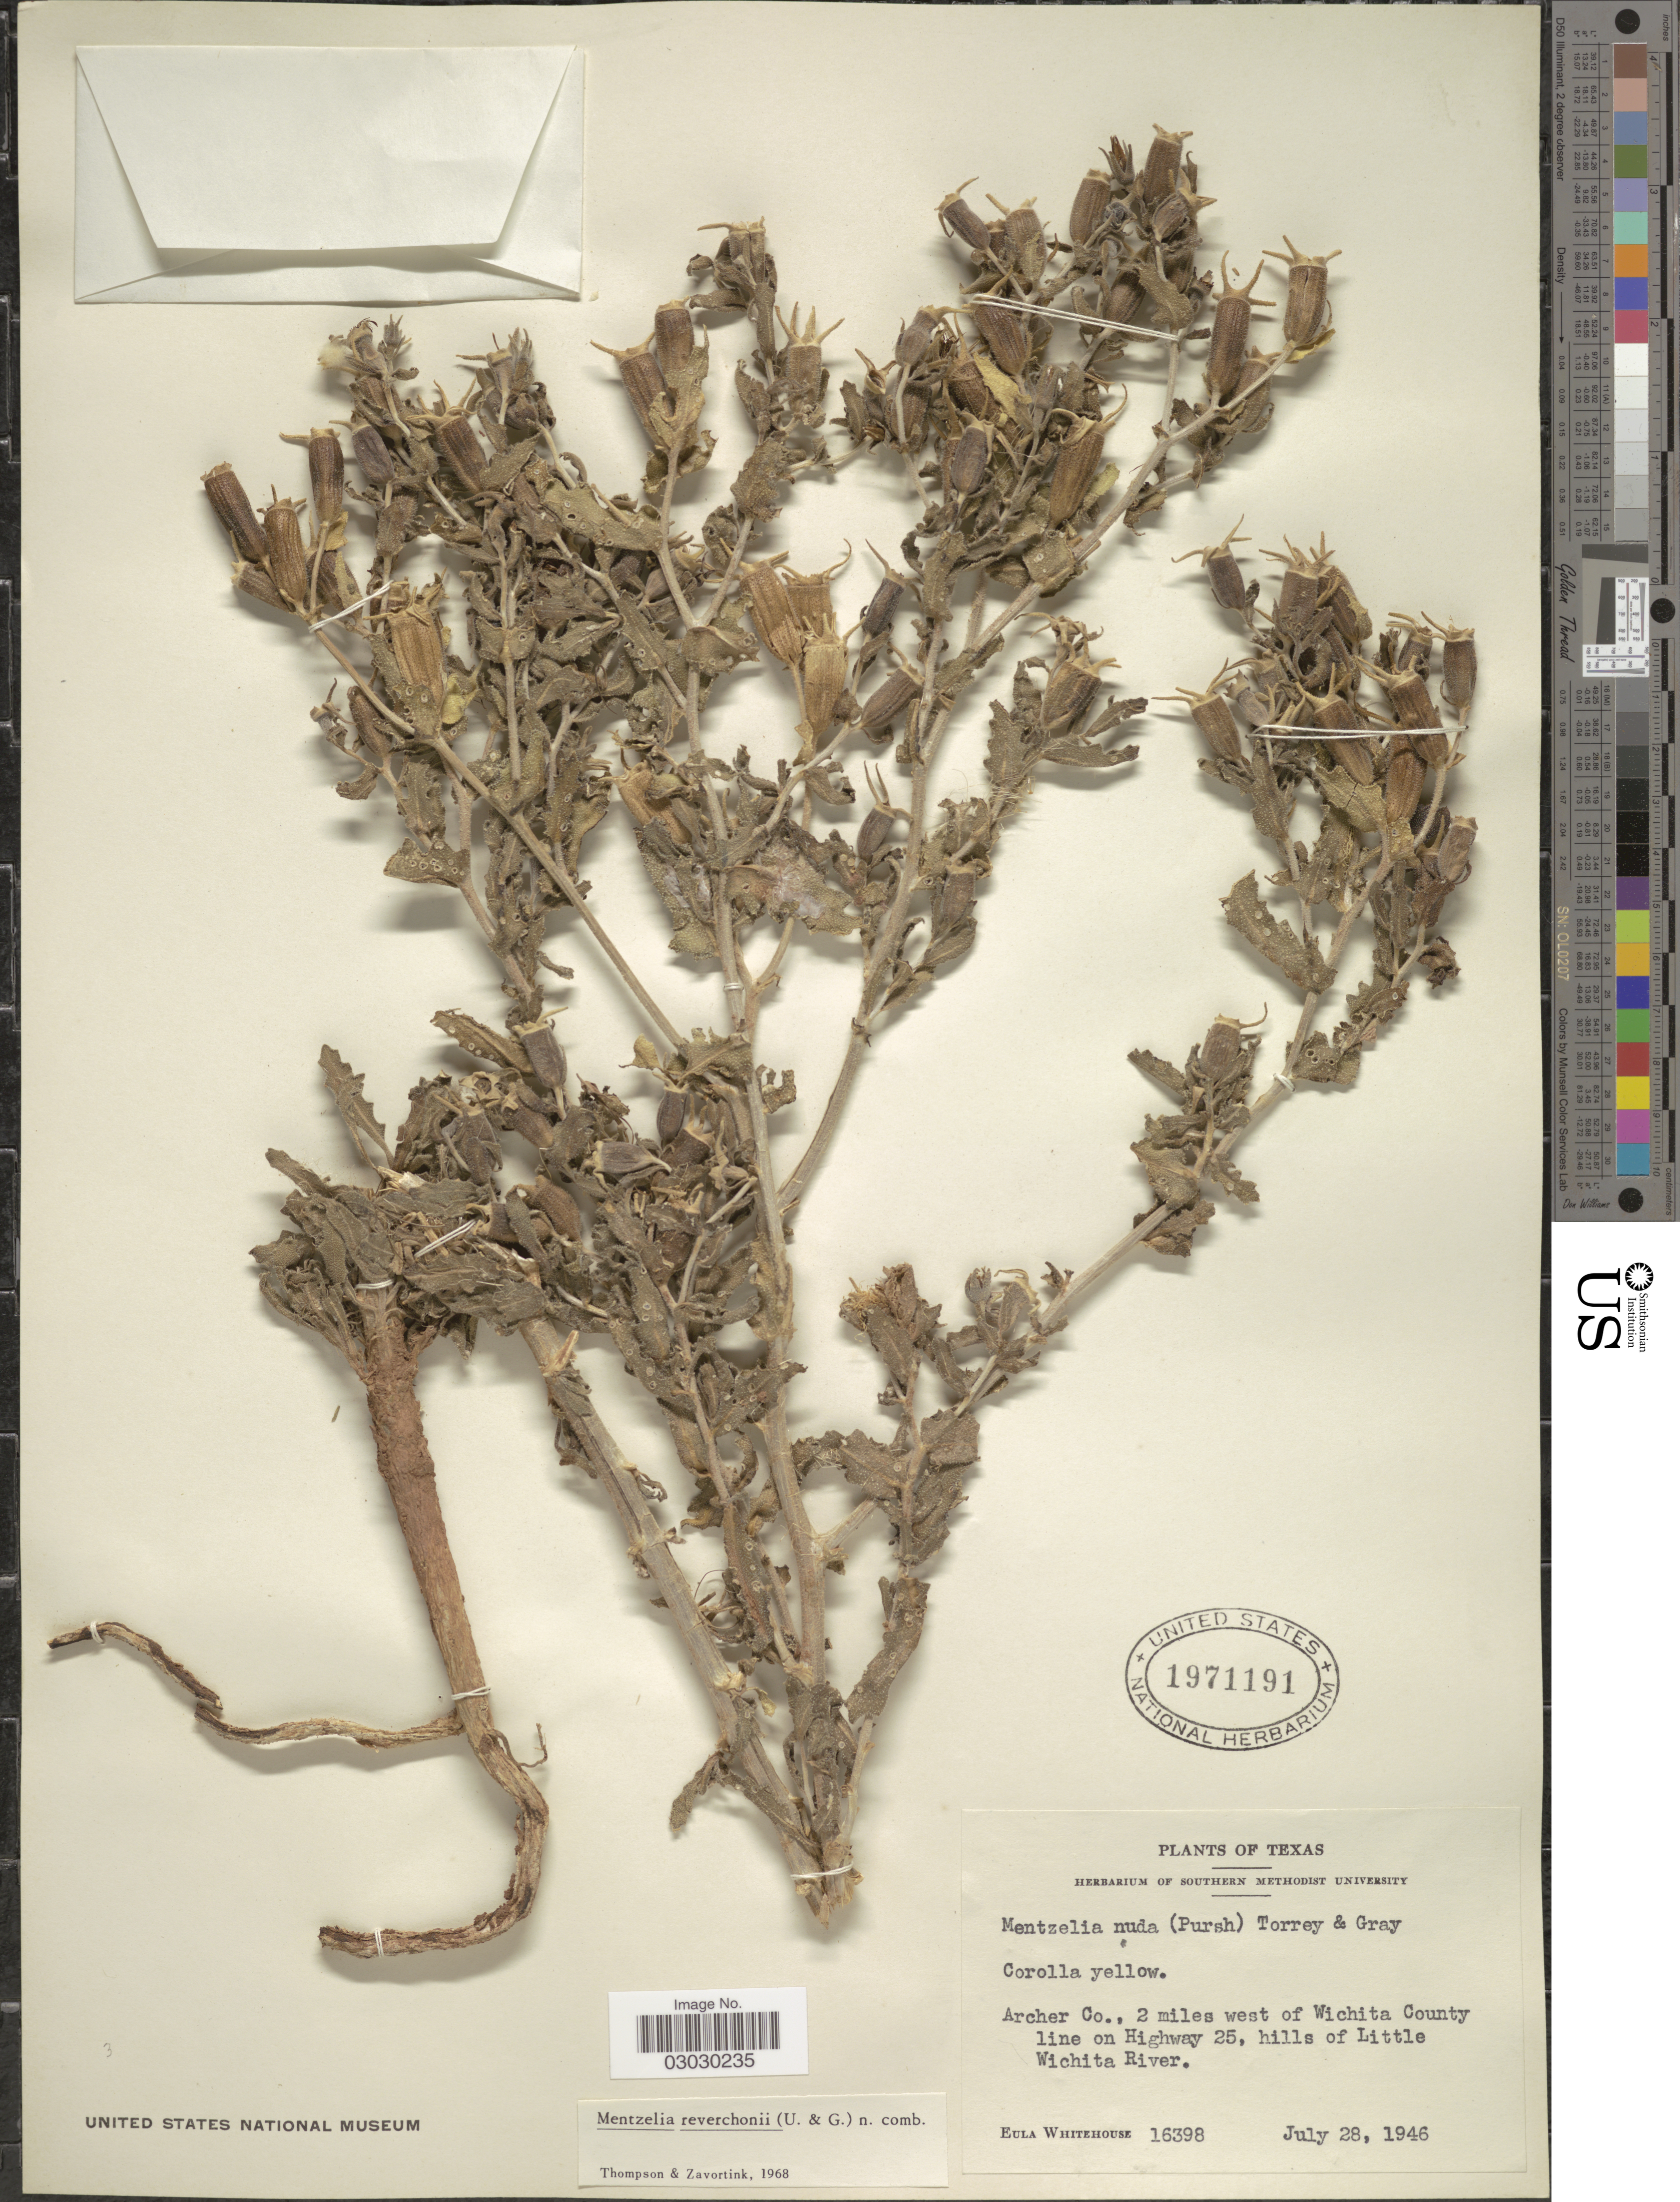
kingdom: Plantae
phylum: Tracheophyta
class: Magnoliopsida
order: Cornales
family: Loasaceae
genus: Mentzelia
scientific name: Mentzelia reverchonii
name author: (Urb.) H.J. Thomps. & Zavort.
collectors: E. Whitehouse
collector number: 16398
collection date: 1946-07-28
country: United States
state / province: Texas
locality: Archer Co., 2 miles west of Wichita County line on Highway 25, hills of Little Wichita River.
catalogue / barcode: US 1971191